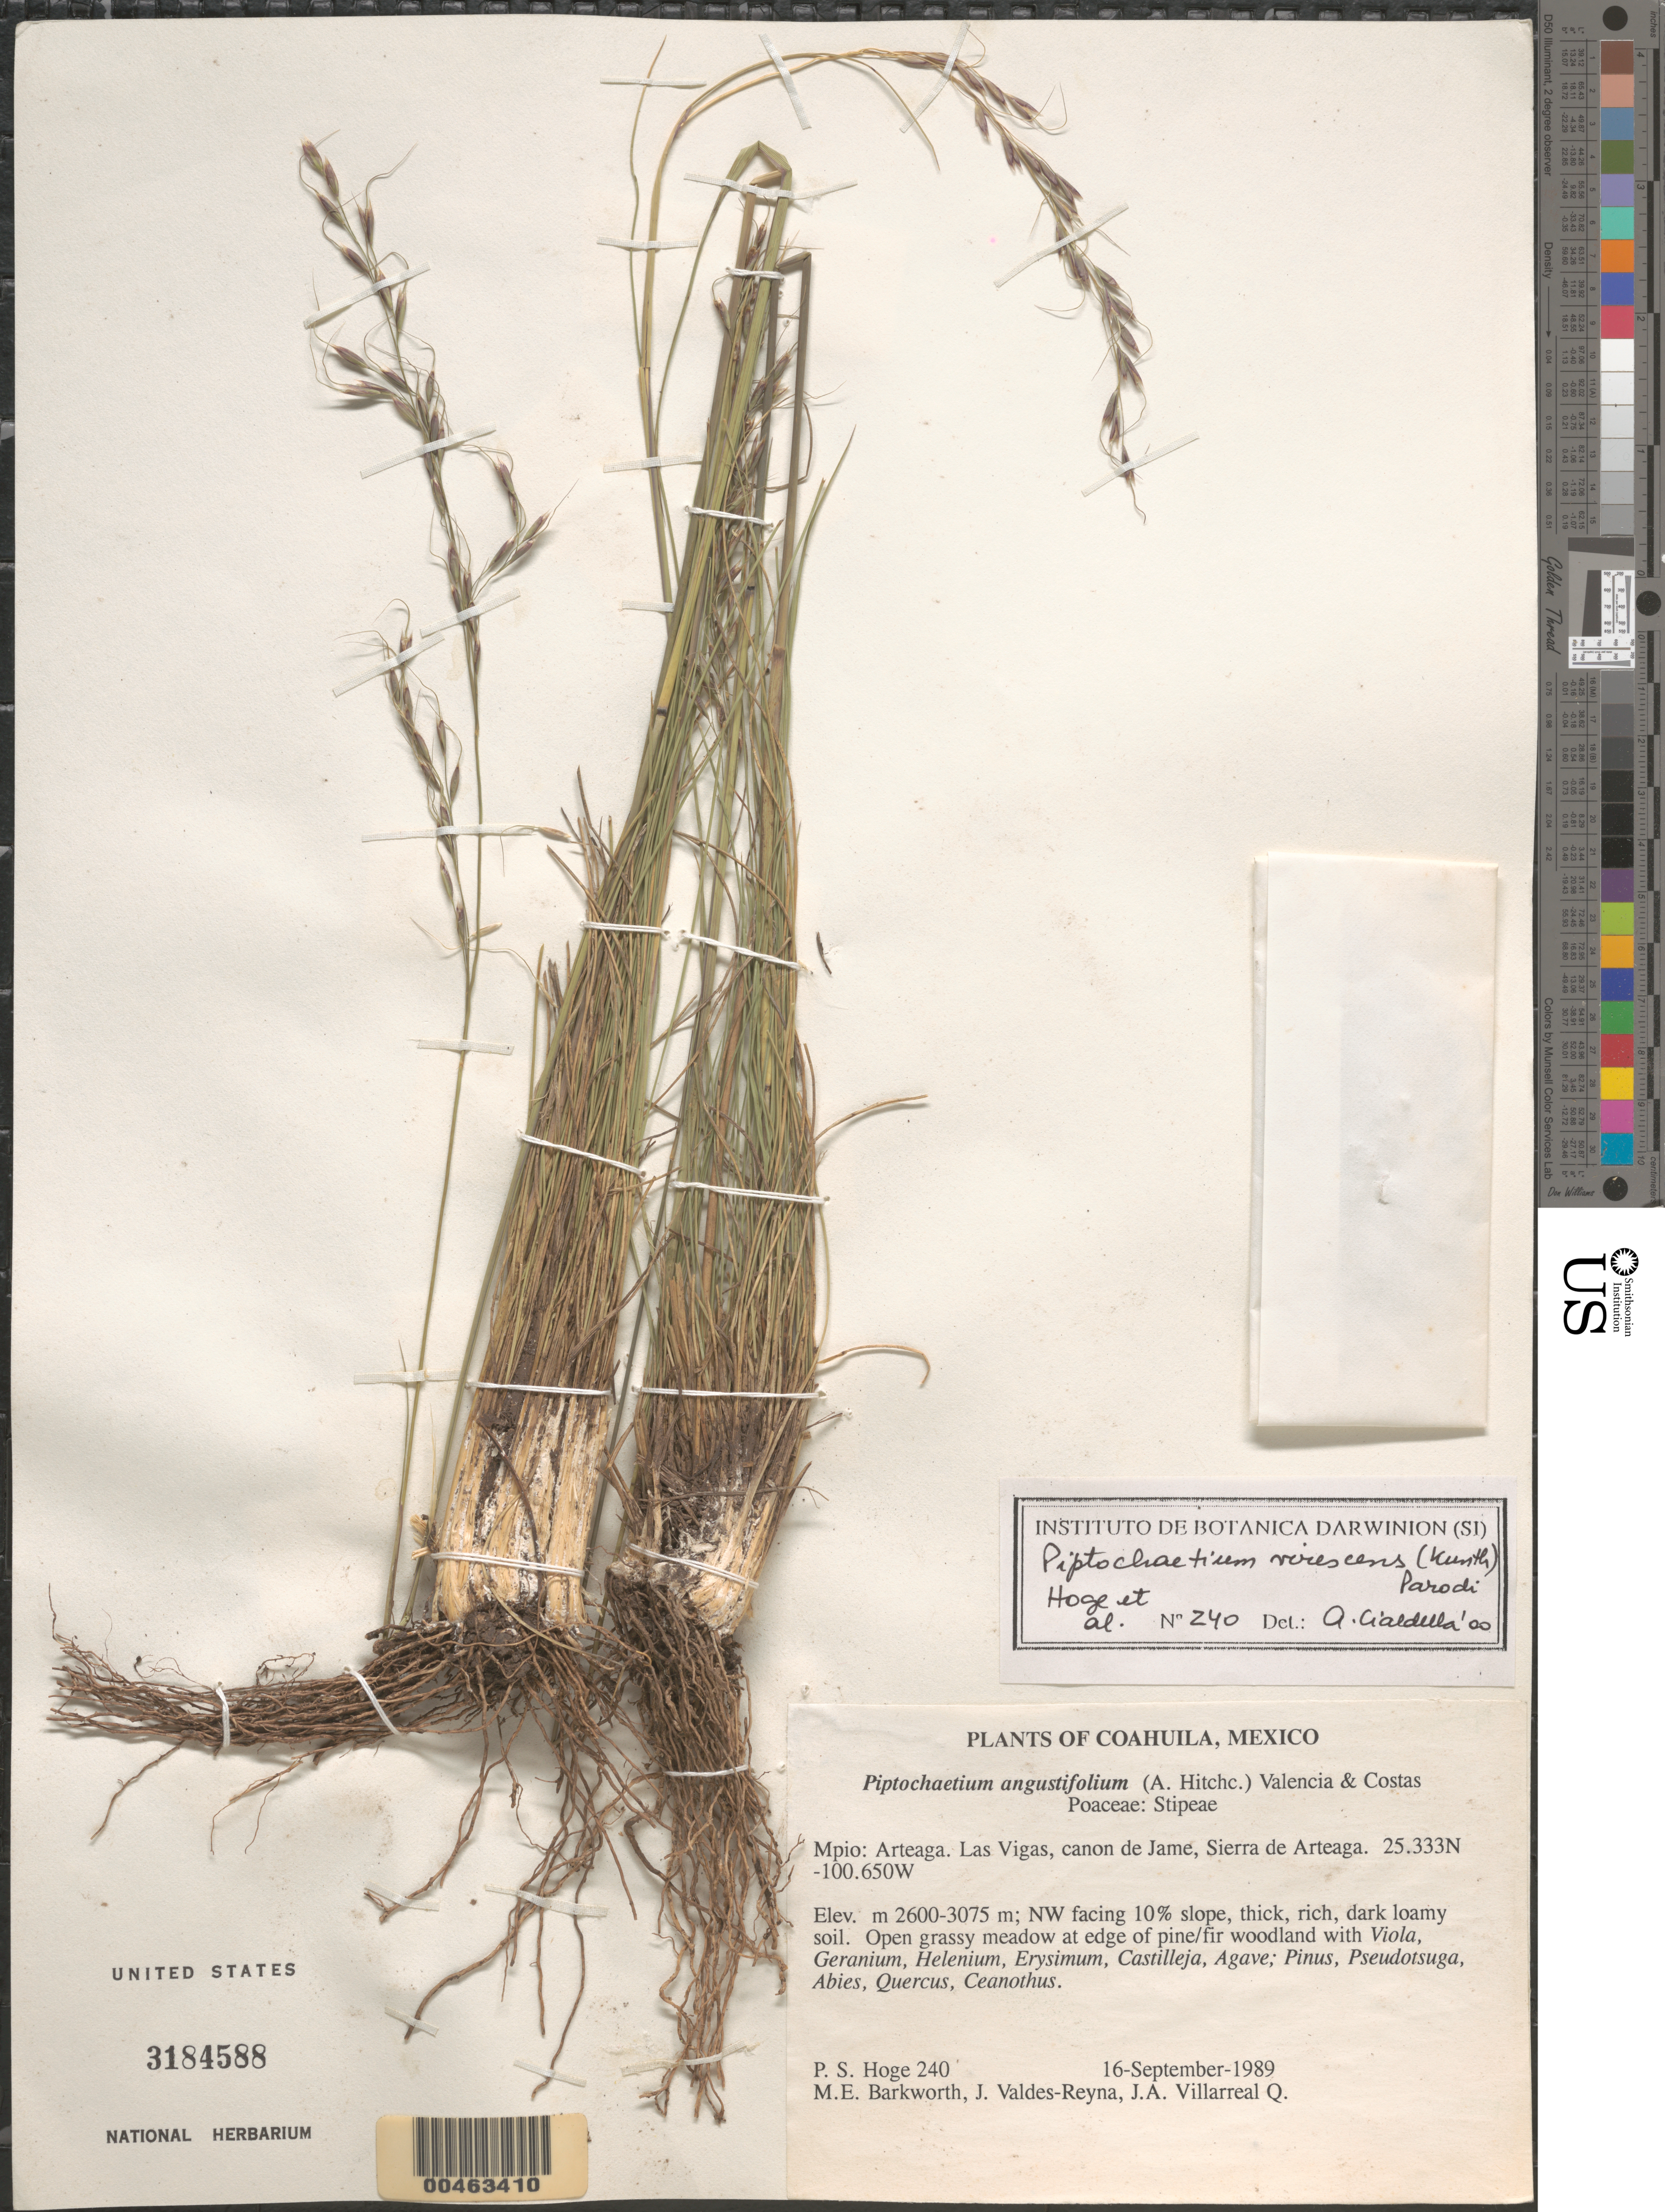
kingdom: Plantae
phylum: Tracheophyta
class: Liliopsida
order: Poales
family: Poaceae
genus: Piptochaetium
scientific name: Piptochaetium angustifolium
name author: (Hitchc.) Valencia & Costas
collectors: P. S. Hoge, M. E. Barkworth & J. Valdés-Reyna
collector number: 240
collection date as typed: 16 Sep 1989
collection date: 1989-09-16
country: Mexico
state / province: Coahuila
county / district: Arteaga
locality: Las Vigas, canon de Jame, Sierra de Arteaga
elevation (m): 2600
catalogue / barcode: US 3184588